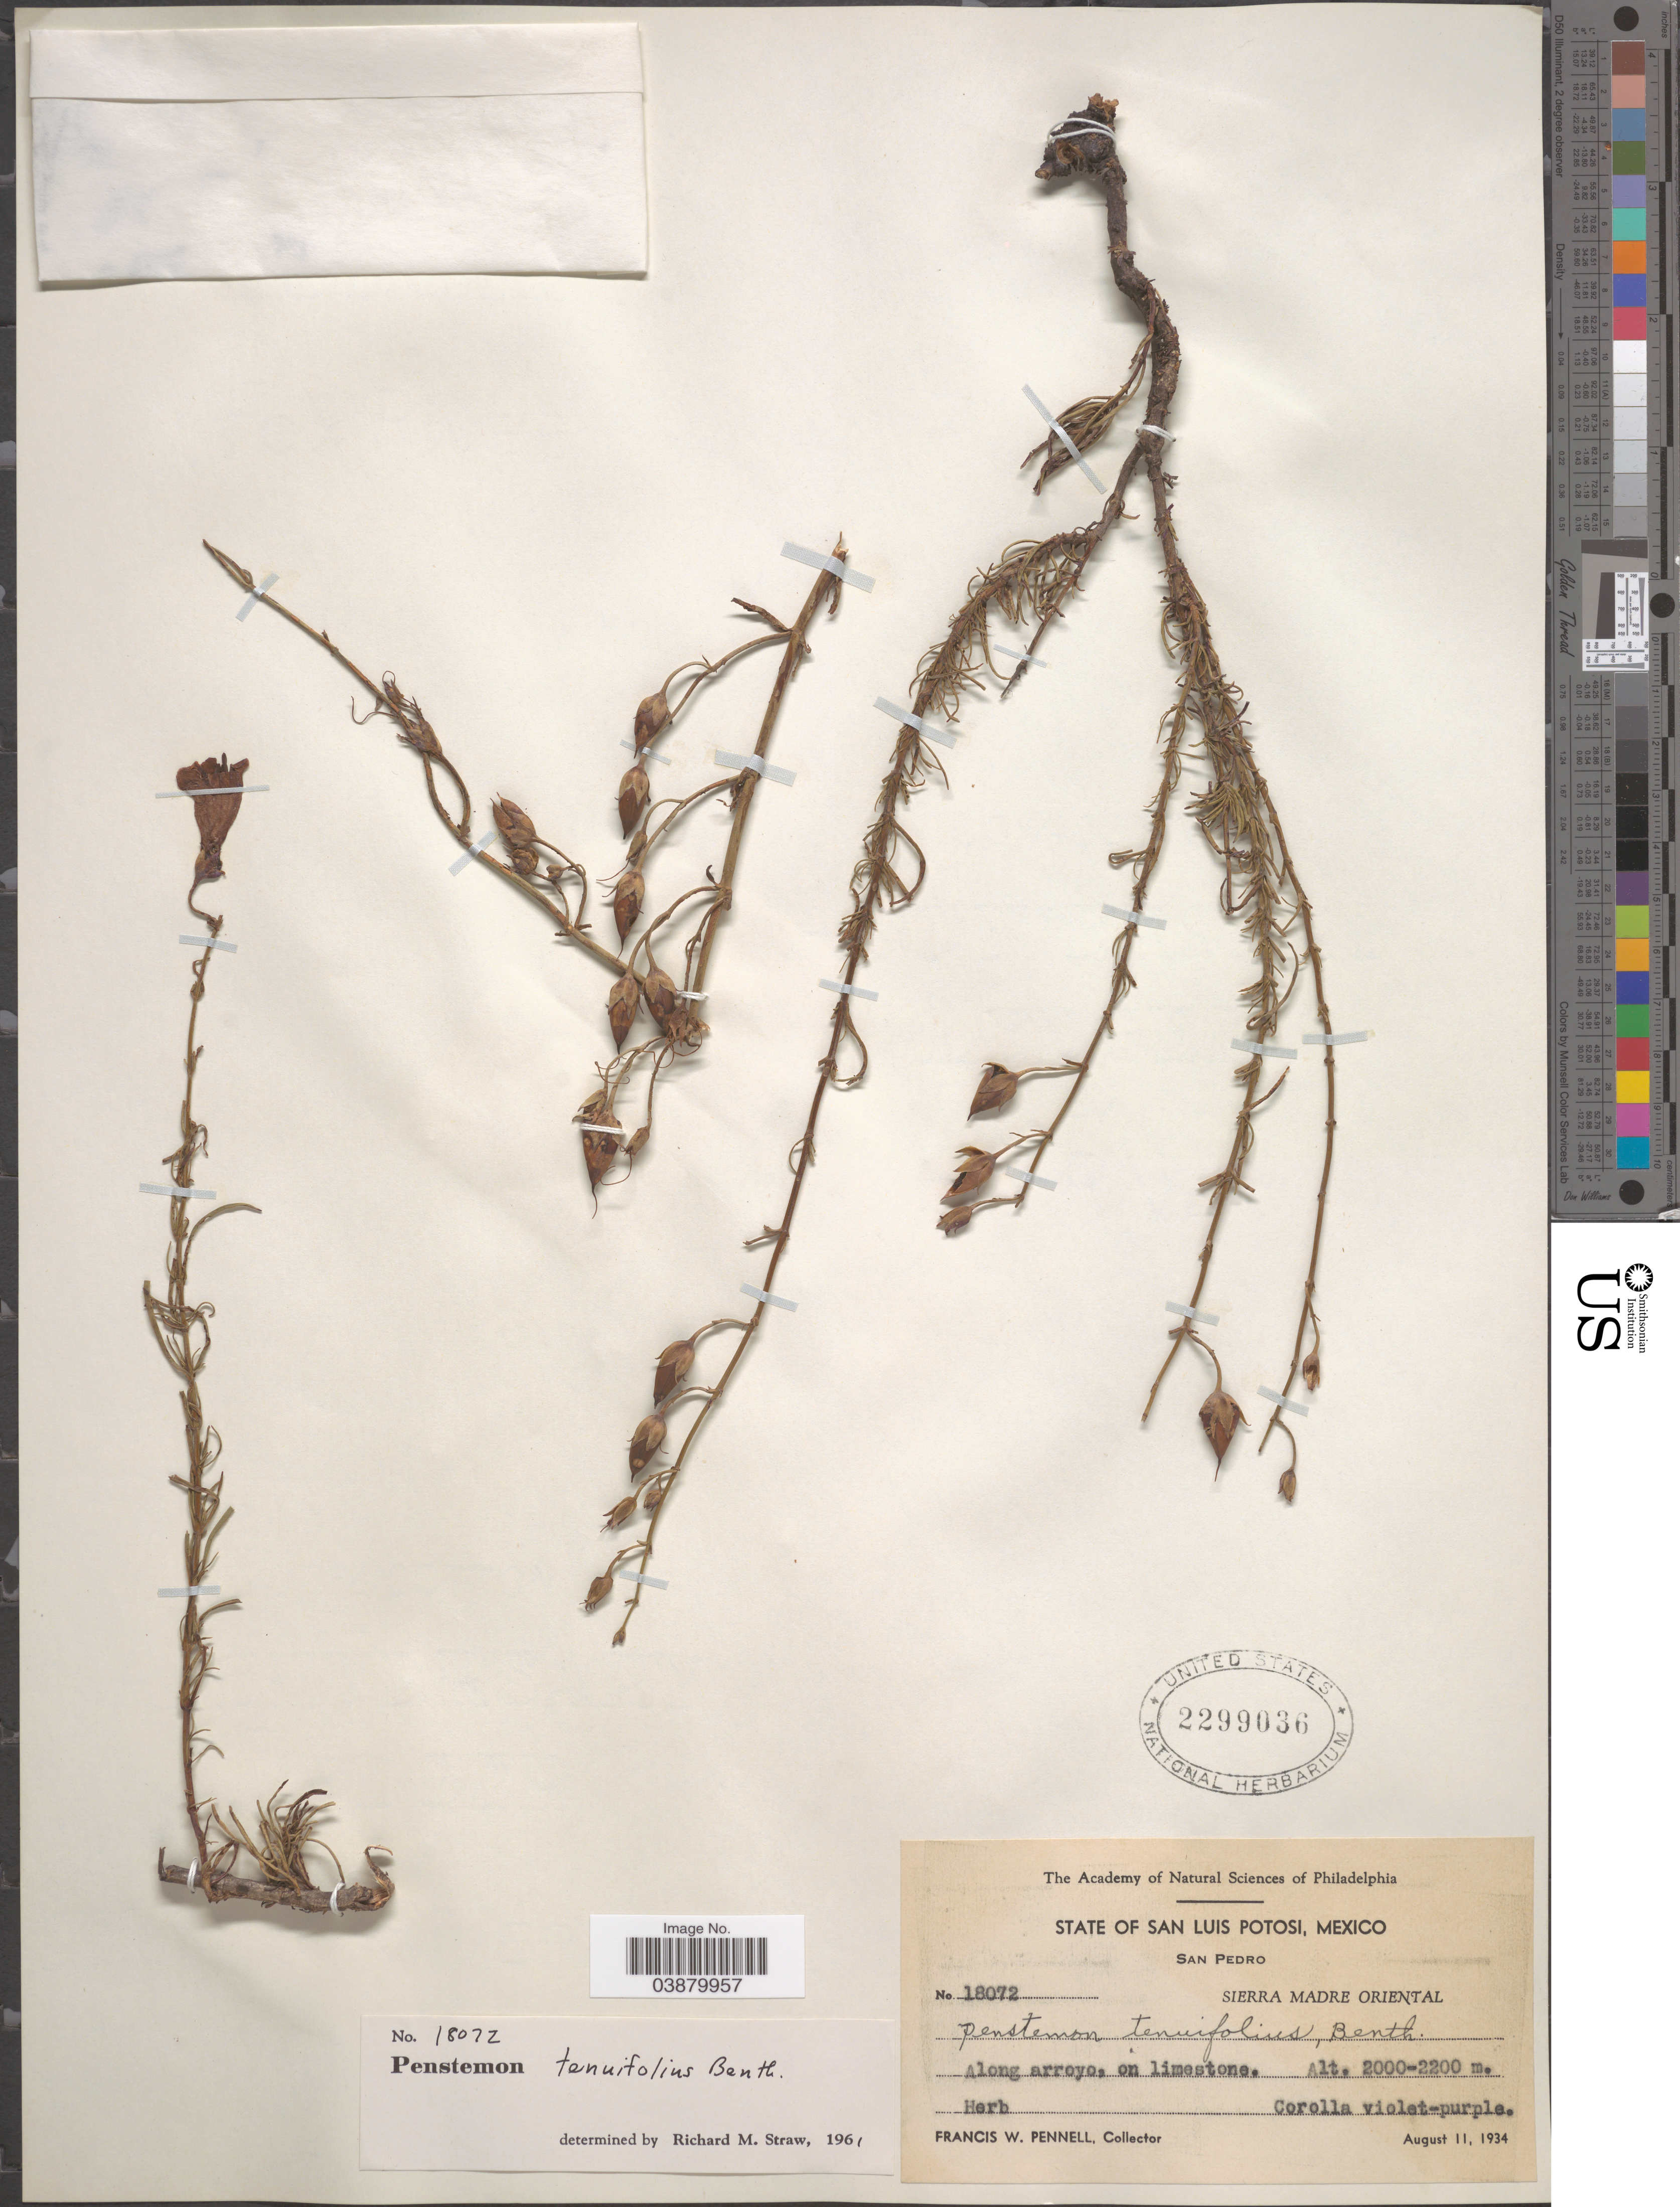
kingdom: Plantae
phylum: Tracheophyta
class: Magnoliopsida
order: Lamiales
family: Plantaginaceae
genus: Penstemon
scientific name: Penstemon tenuifolius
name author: Benth.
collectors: F. W. Pennell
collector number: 18072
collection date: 1934-08-11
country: Mexico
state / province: San Luis Potosí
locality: San Pedro. Sierra Madre Oriental. Along arroyo, on limestone.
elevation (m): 2000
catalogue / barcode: US 2299036